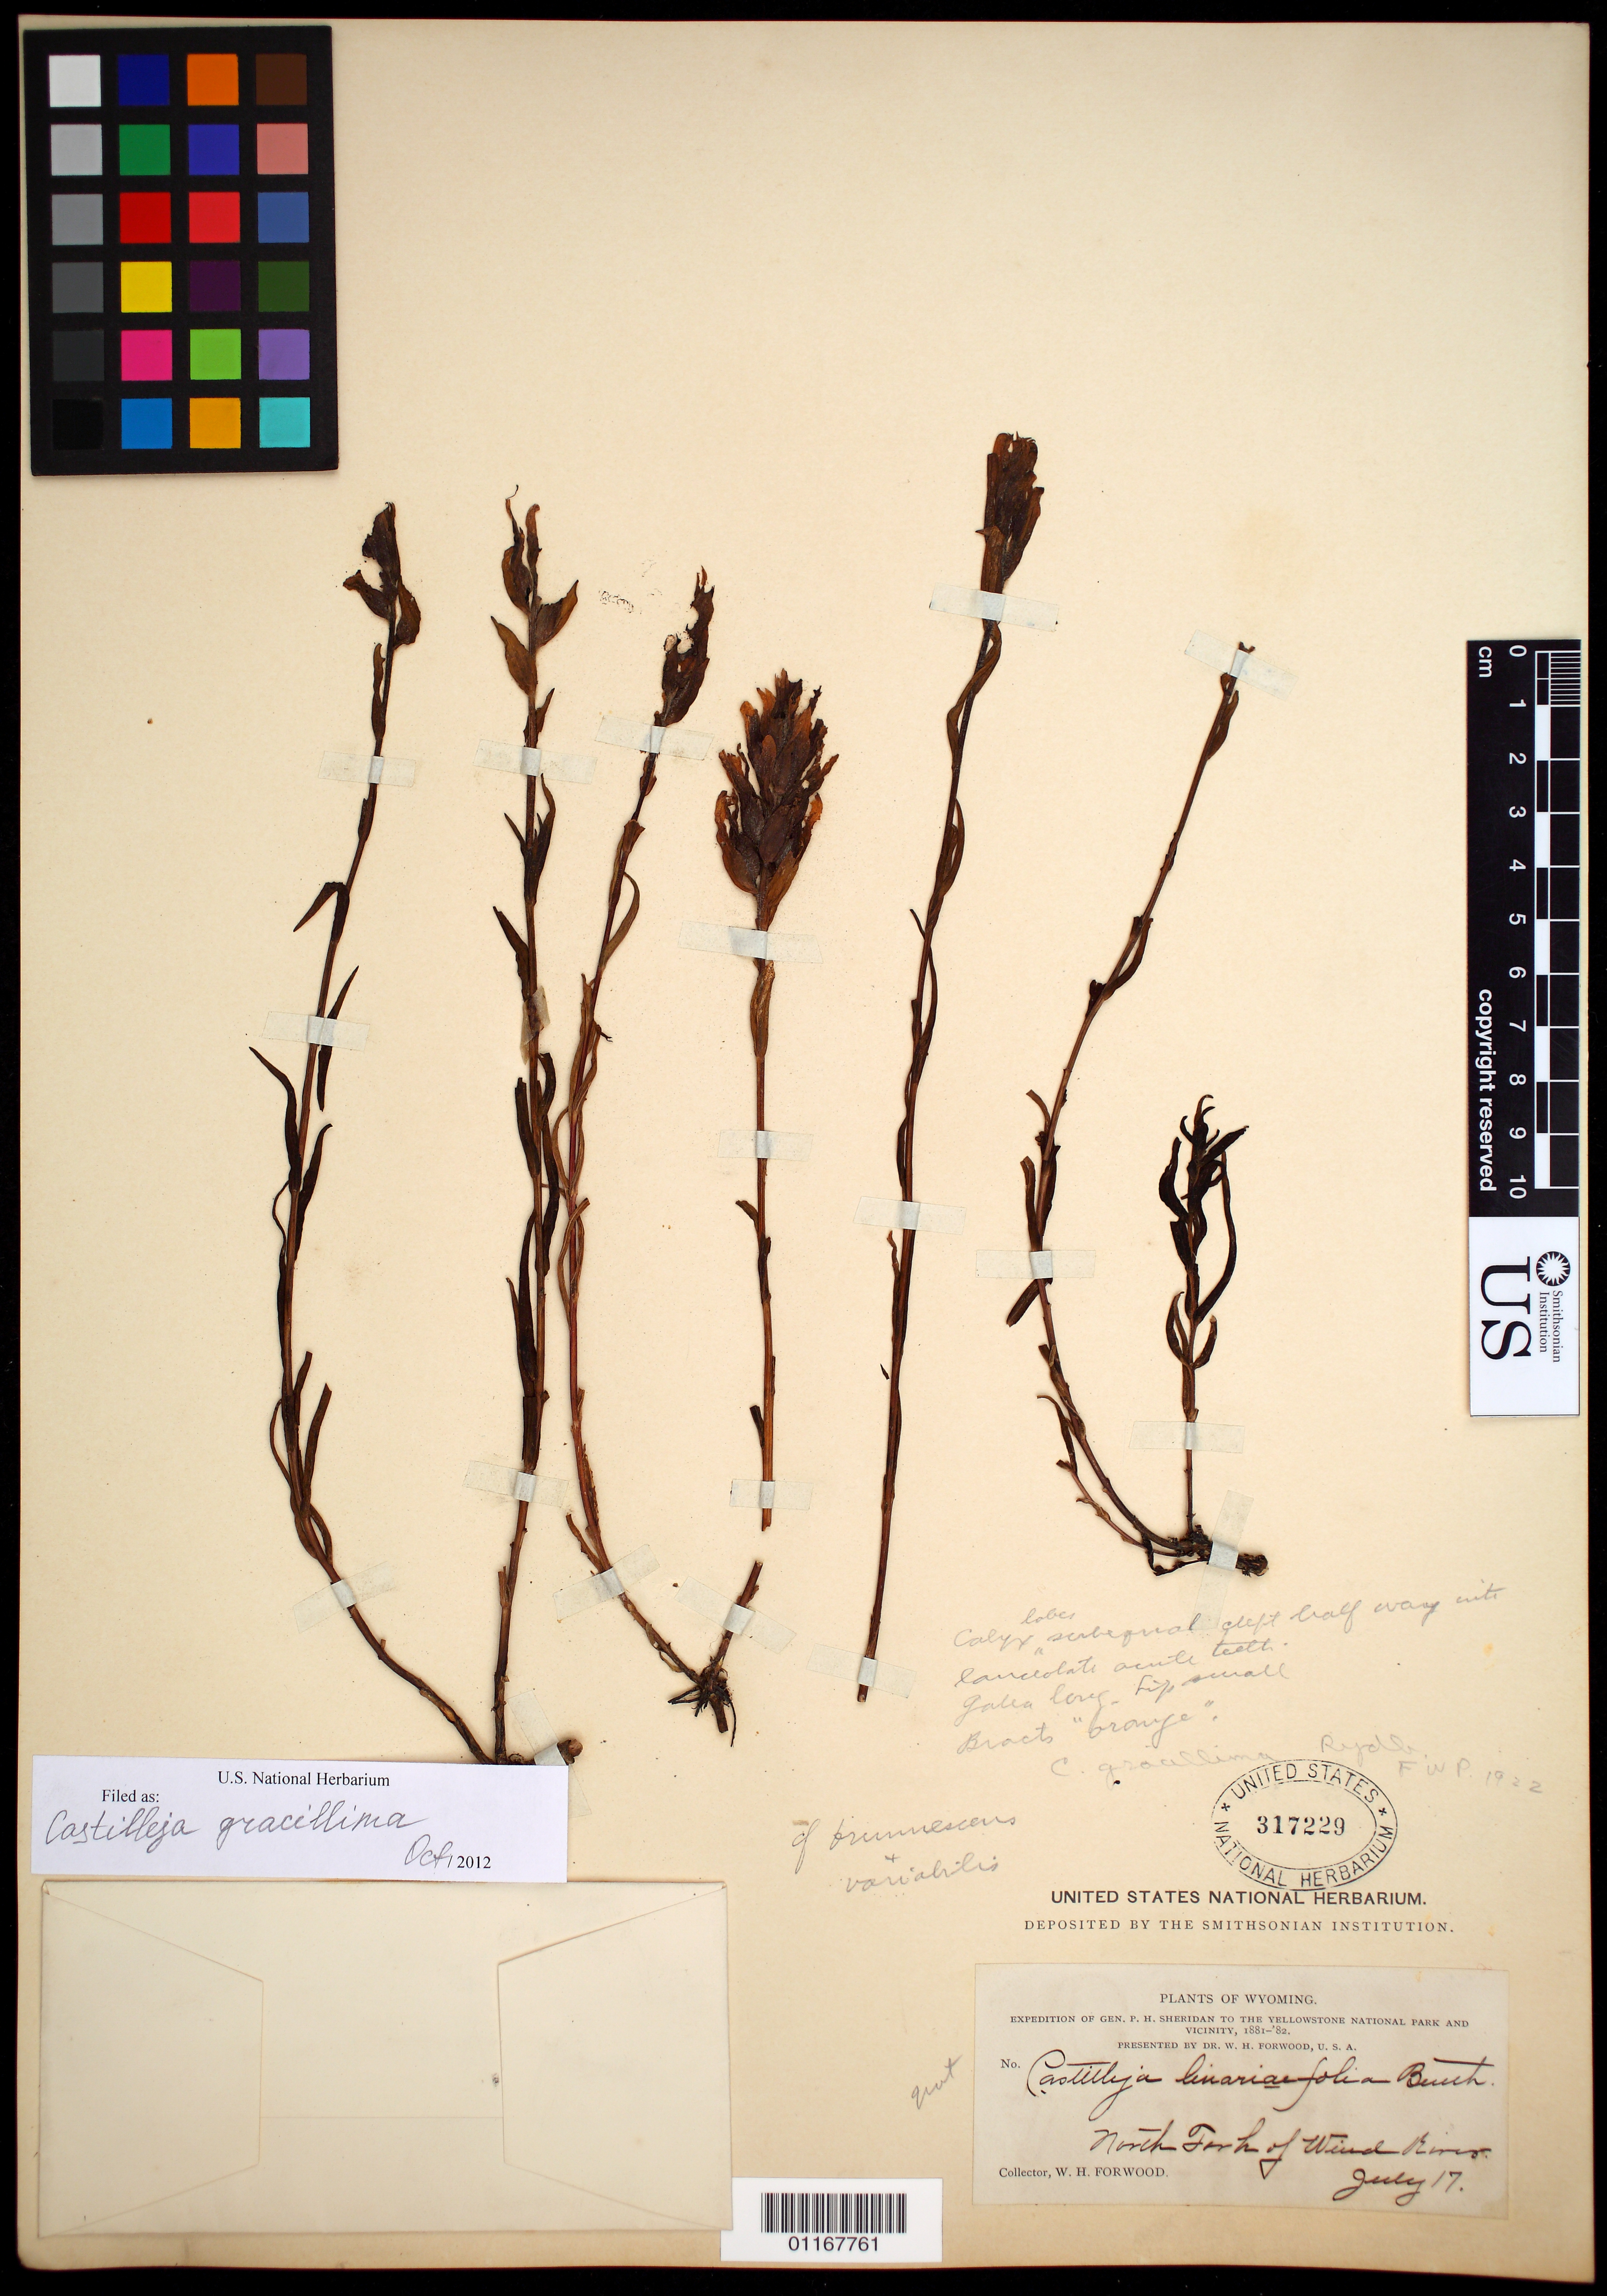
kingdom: Plantae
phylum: Tracheophyta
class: Magnoliopsida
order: Lamiales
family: Orobanchaceae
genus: Castilleja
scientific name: Castilleja gracillima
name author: Rydb.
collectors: W. Forwood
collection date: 1881-07-17 or 1882-07-17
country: United States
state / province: Wyoming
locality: North Fork of Wind River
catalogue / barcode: US 317229